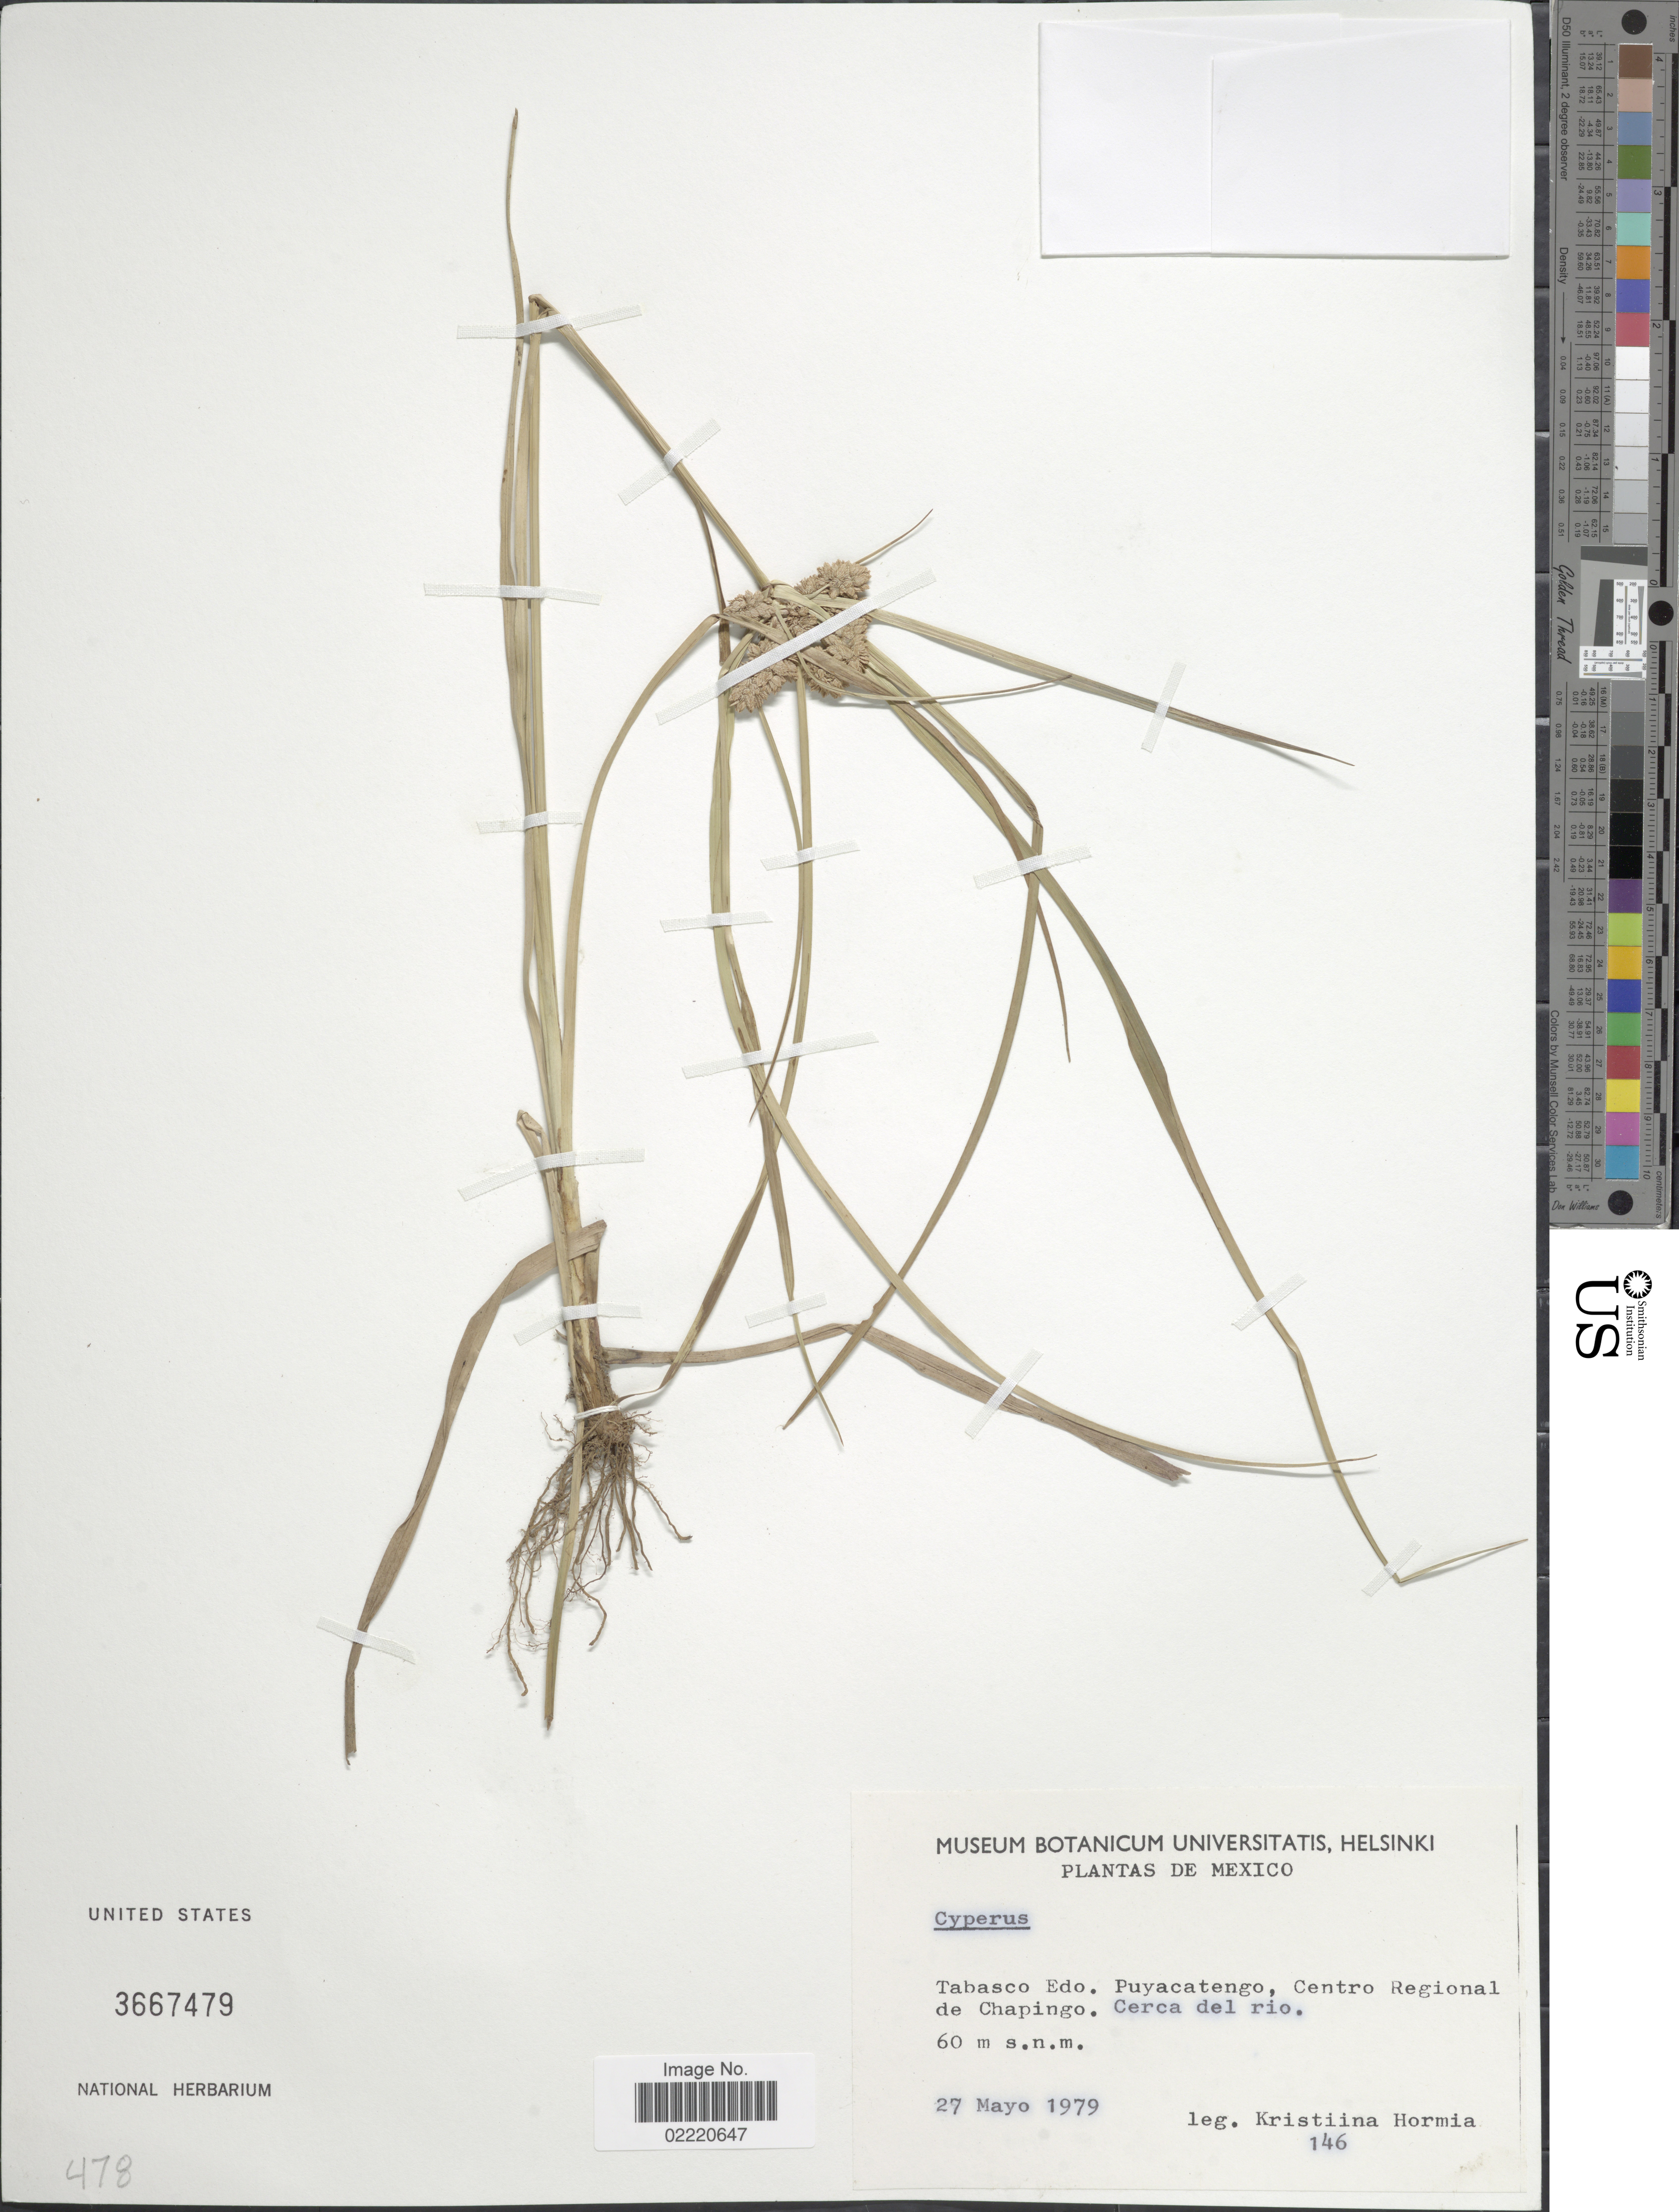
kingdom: Plantae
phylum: Tracheophyta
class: Liliopsida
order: Poales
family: Cyperaceae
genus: Cyperus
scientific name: Cyperus luzulae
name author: (L.) Rottb. ex Retz.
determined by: Strong, Mark T., (BOT), Smithsonian Institution - National Museum of Natural History (UNITED STATES)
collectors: K. Hormia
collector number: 146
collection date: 1979-05-27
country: Mexico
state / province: Tabasco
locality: Tabasco, Edo. Puyacatengo, Centro Regional de Chapingo, Cerca del Rio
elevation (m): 60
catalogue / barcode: US 3667479